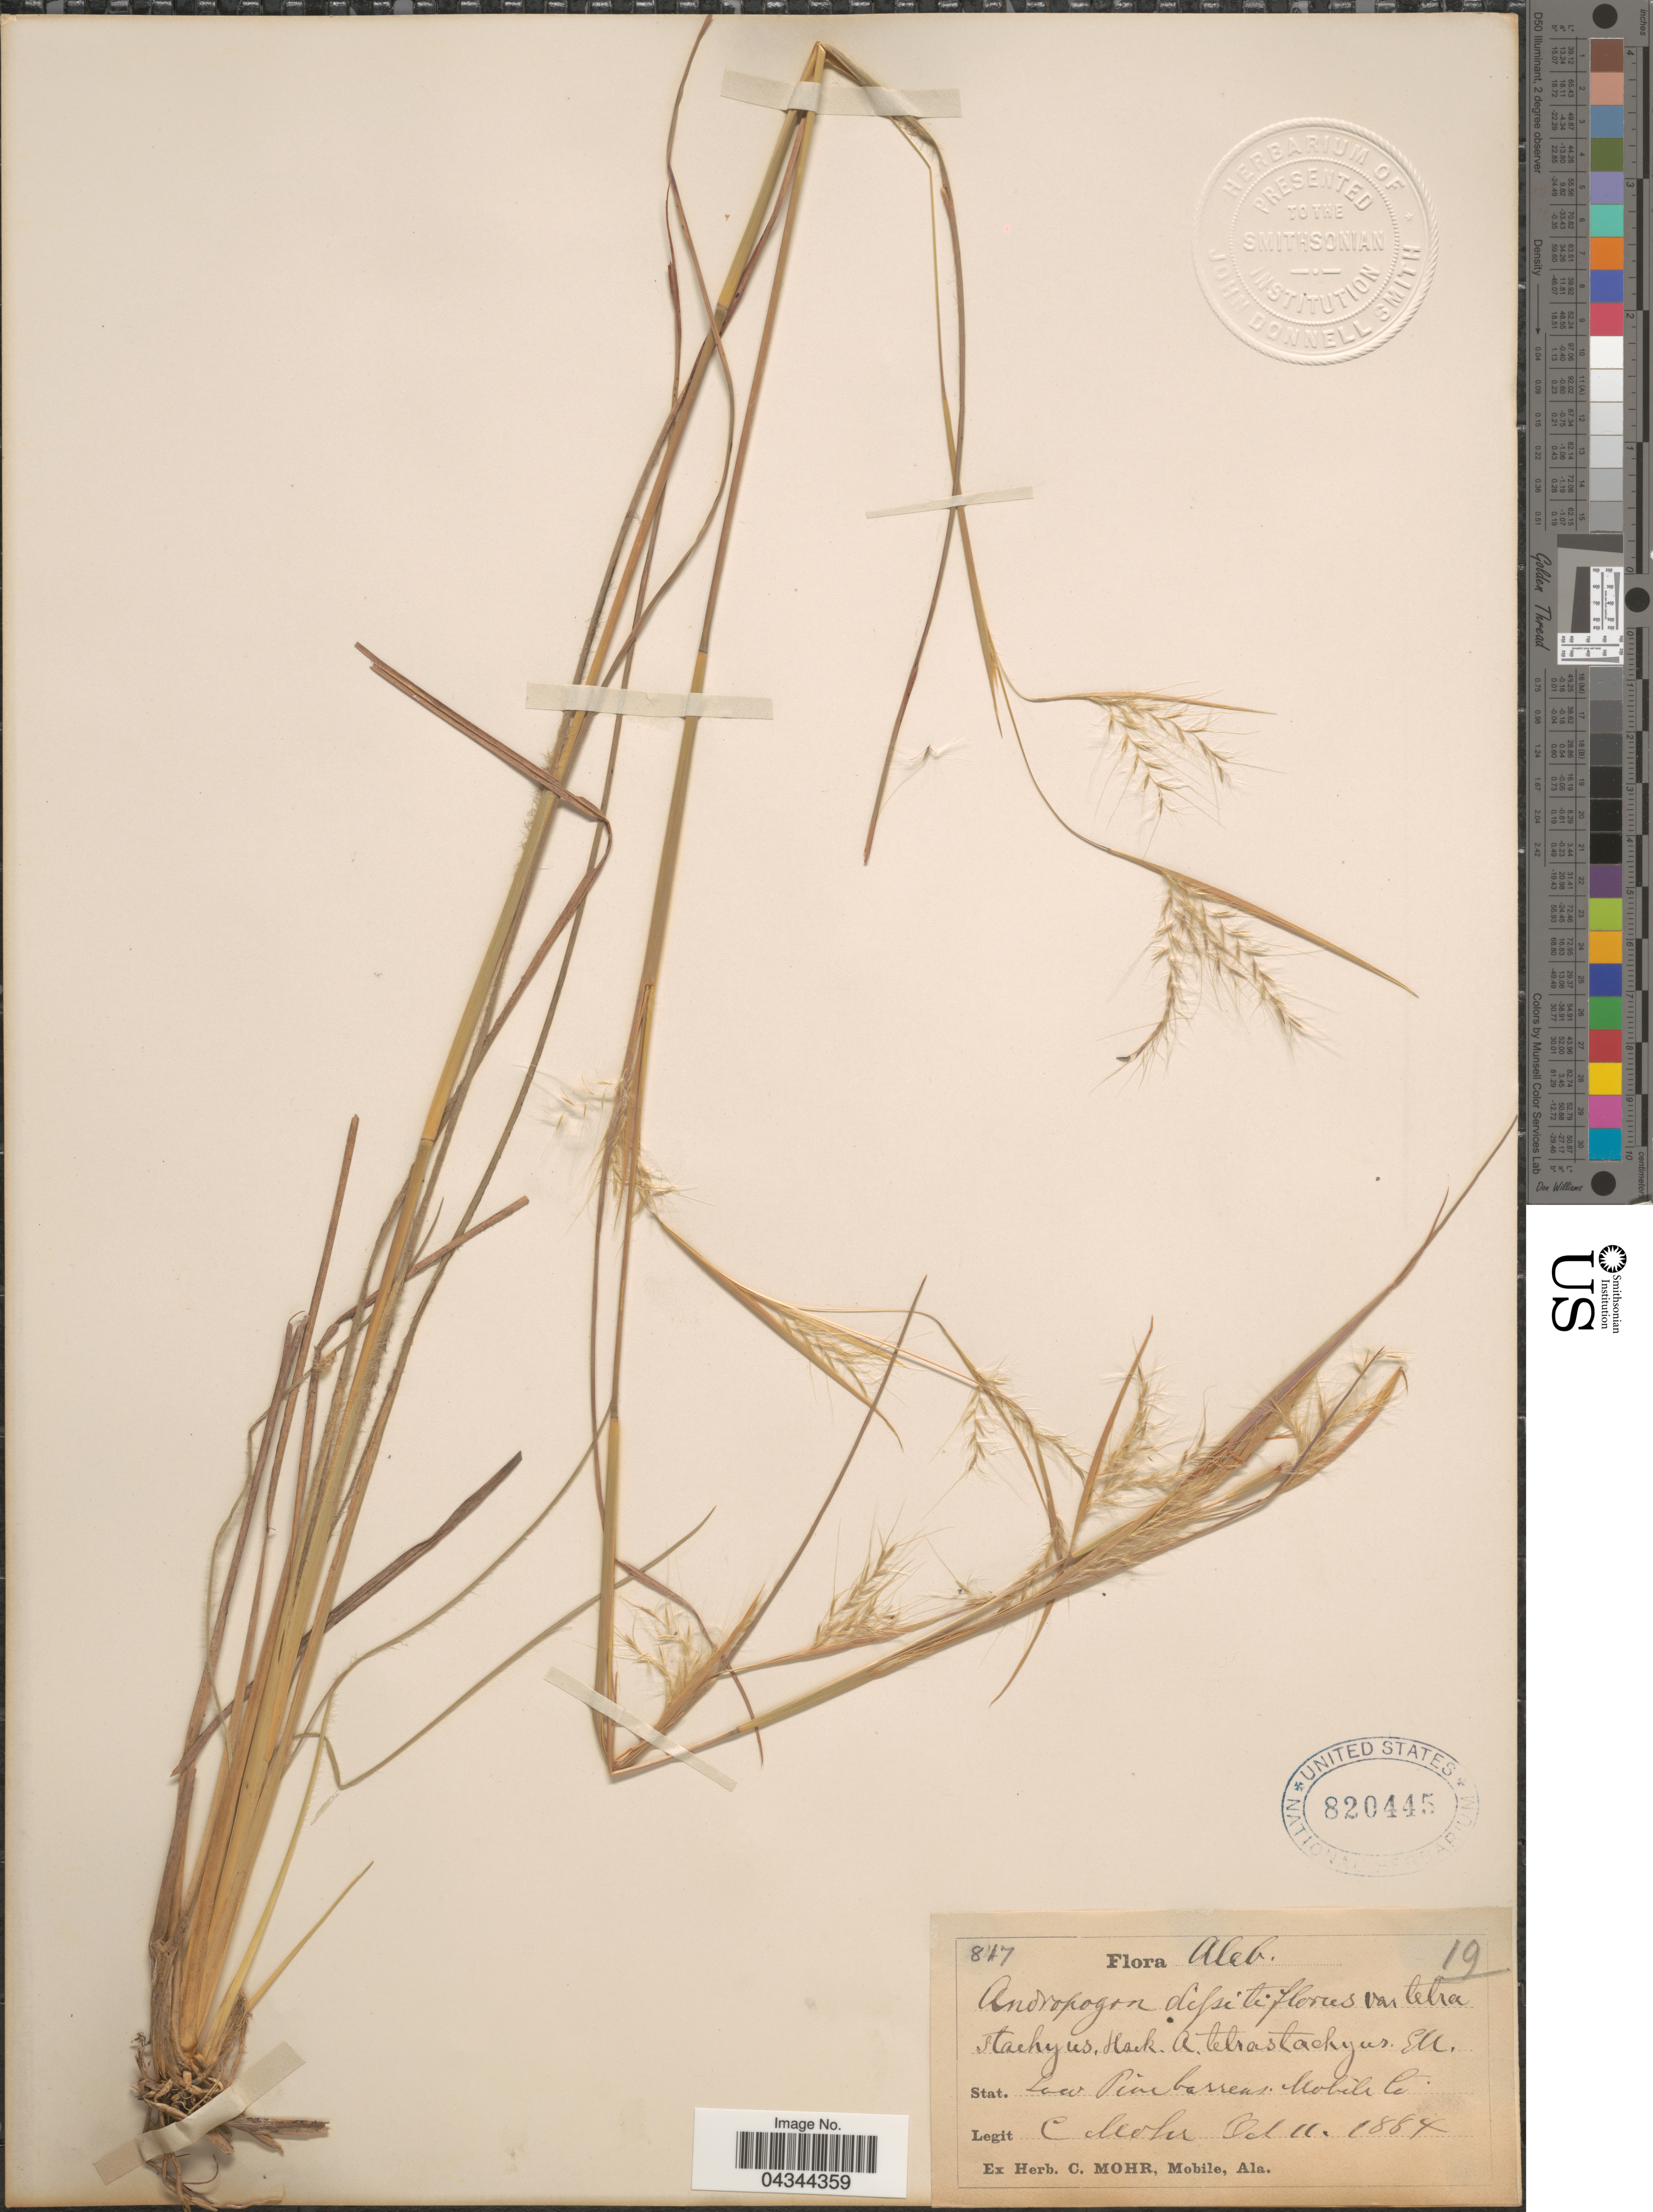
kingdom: Plantae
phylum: Tracheophyta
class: Liliopsida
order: Poales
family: Poaceae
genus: Andropogon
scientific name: Andropogon virginicus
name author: L.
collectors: C. T. Mohr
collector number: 817?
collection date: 1884-10-11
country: United States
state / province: Alabama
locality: Stat. Low Pinebarrens. Mobile Co.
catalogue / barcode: US 820445